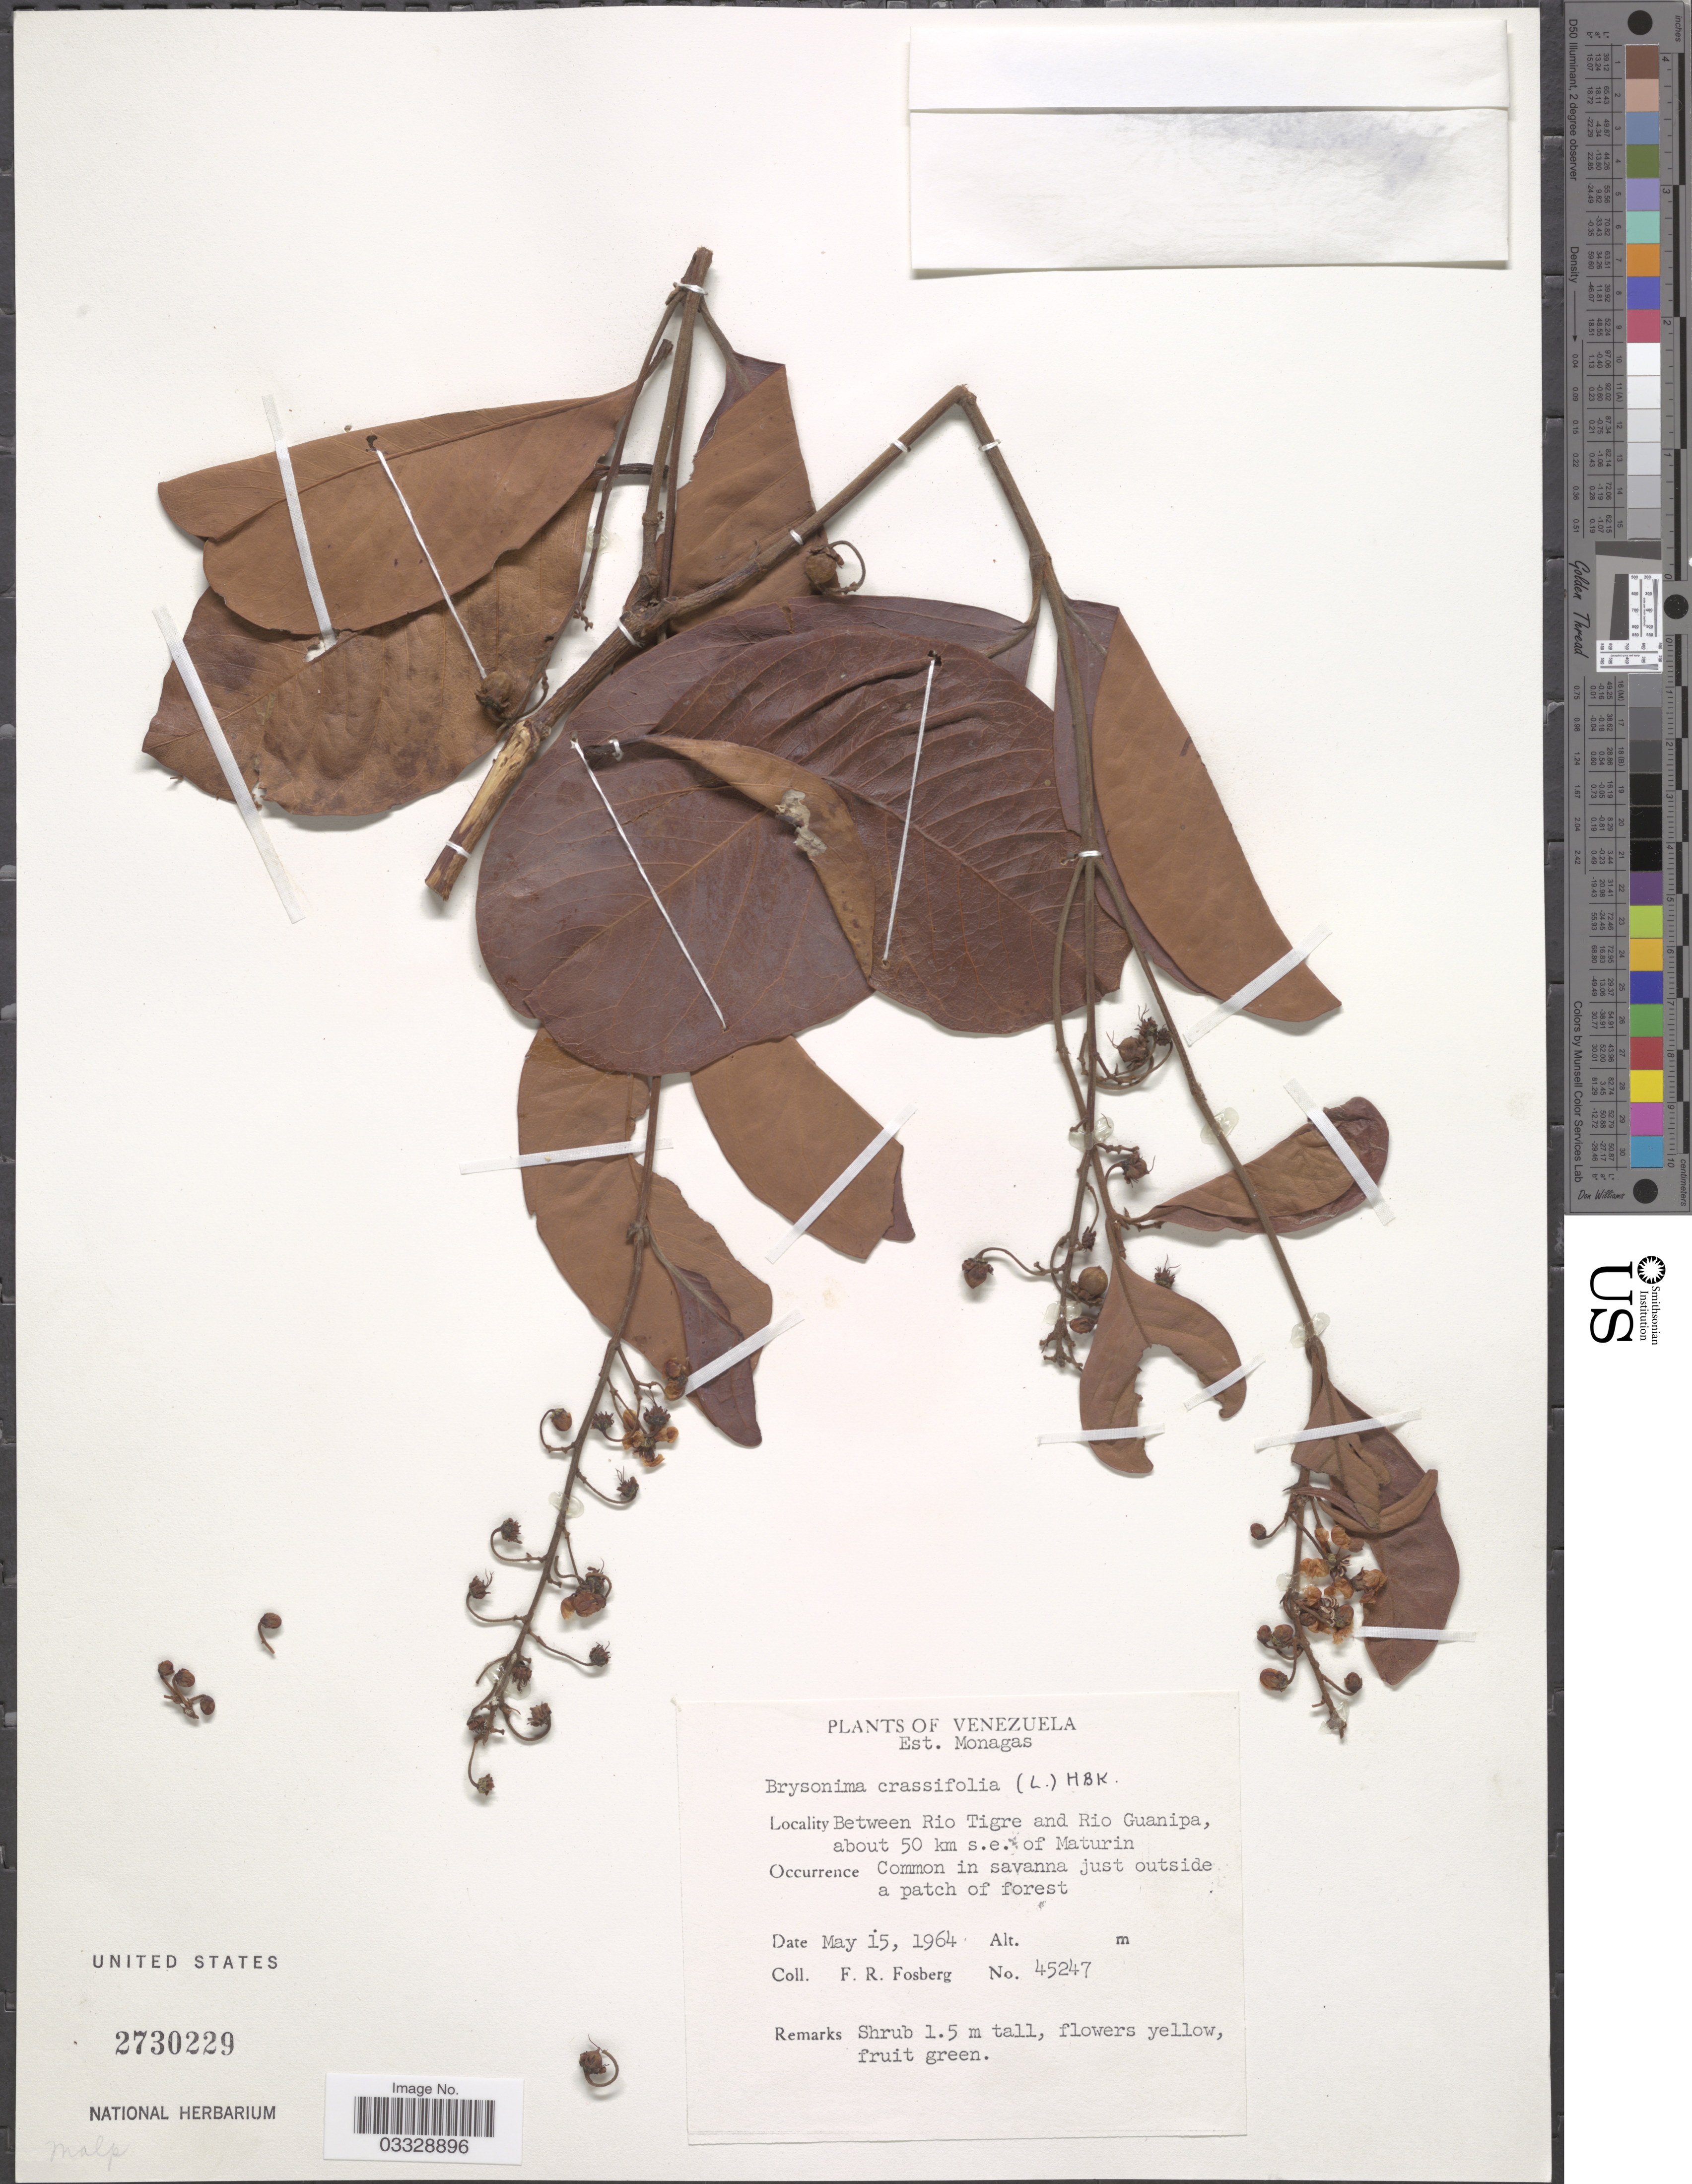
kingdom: Plantae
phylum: Tracheophyta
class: Magnoliopsida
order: Malpighiales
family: Malpighiaceae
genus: Byrsonima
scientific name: Byrsonima crassifolia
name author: (L.) Kunth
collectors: F. R. Fosberg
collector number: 45247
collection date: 1964-05-15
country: Venezuela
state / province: Monagas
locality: Between Rio Tigre and Rio Guanipa, about 50 km s.e. of Maturin.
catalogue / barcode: US 2730229